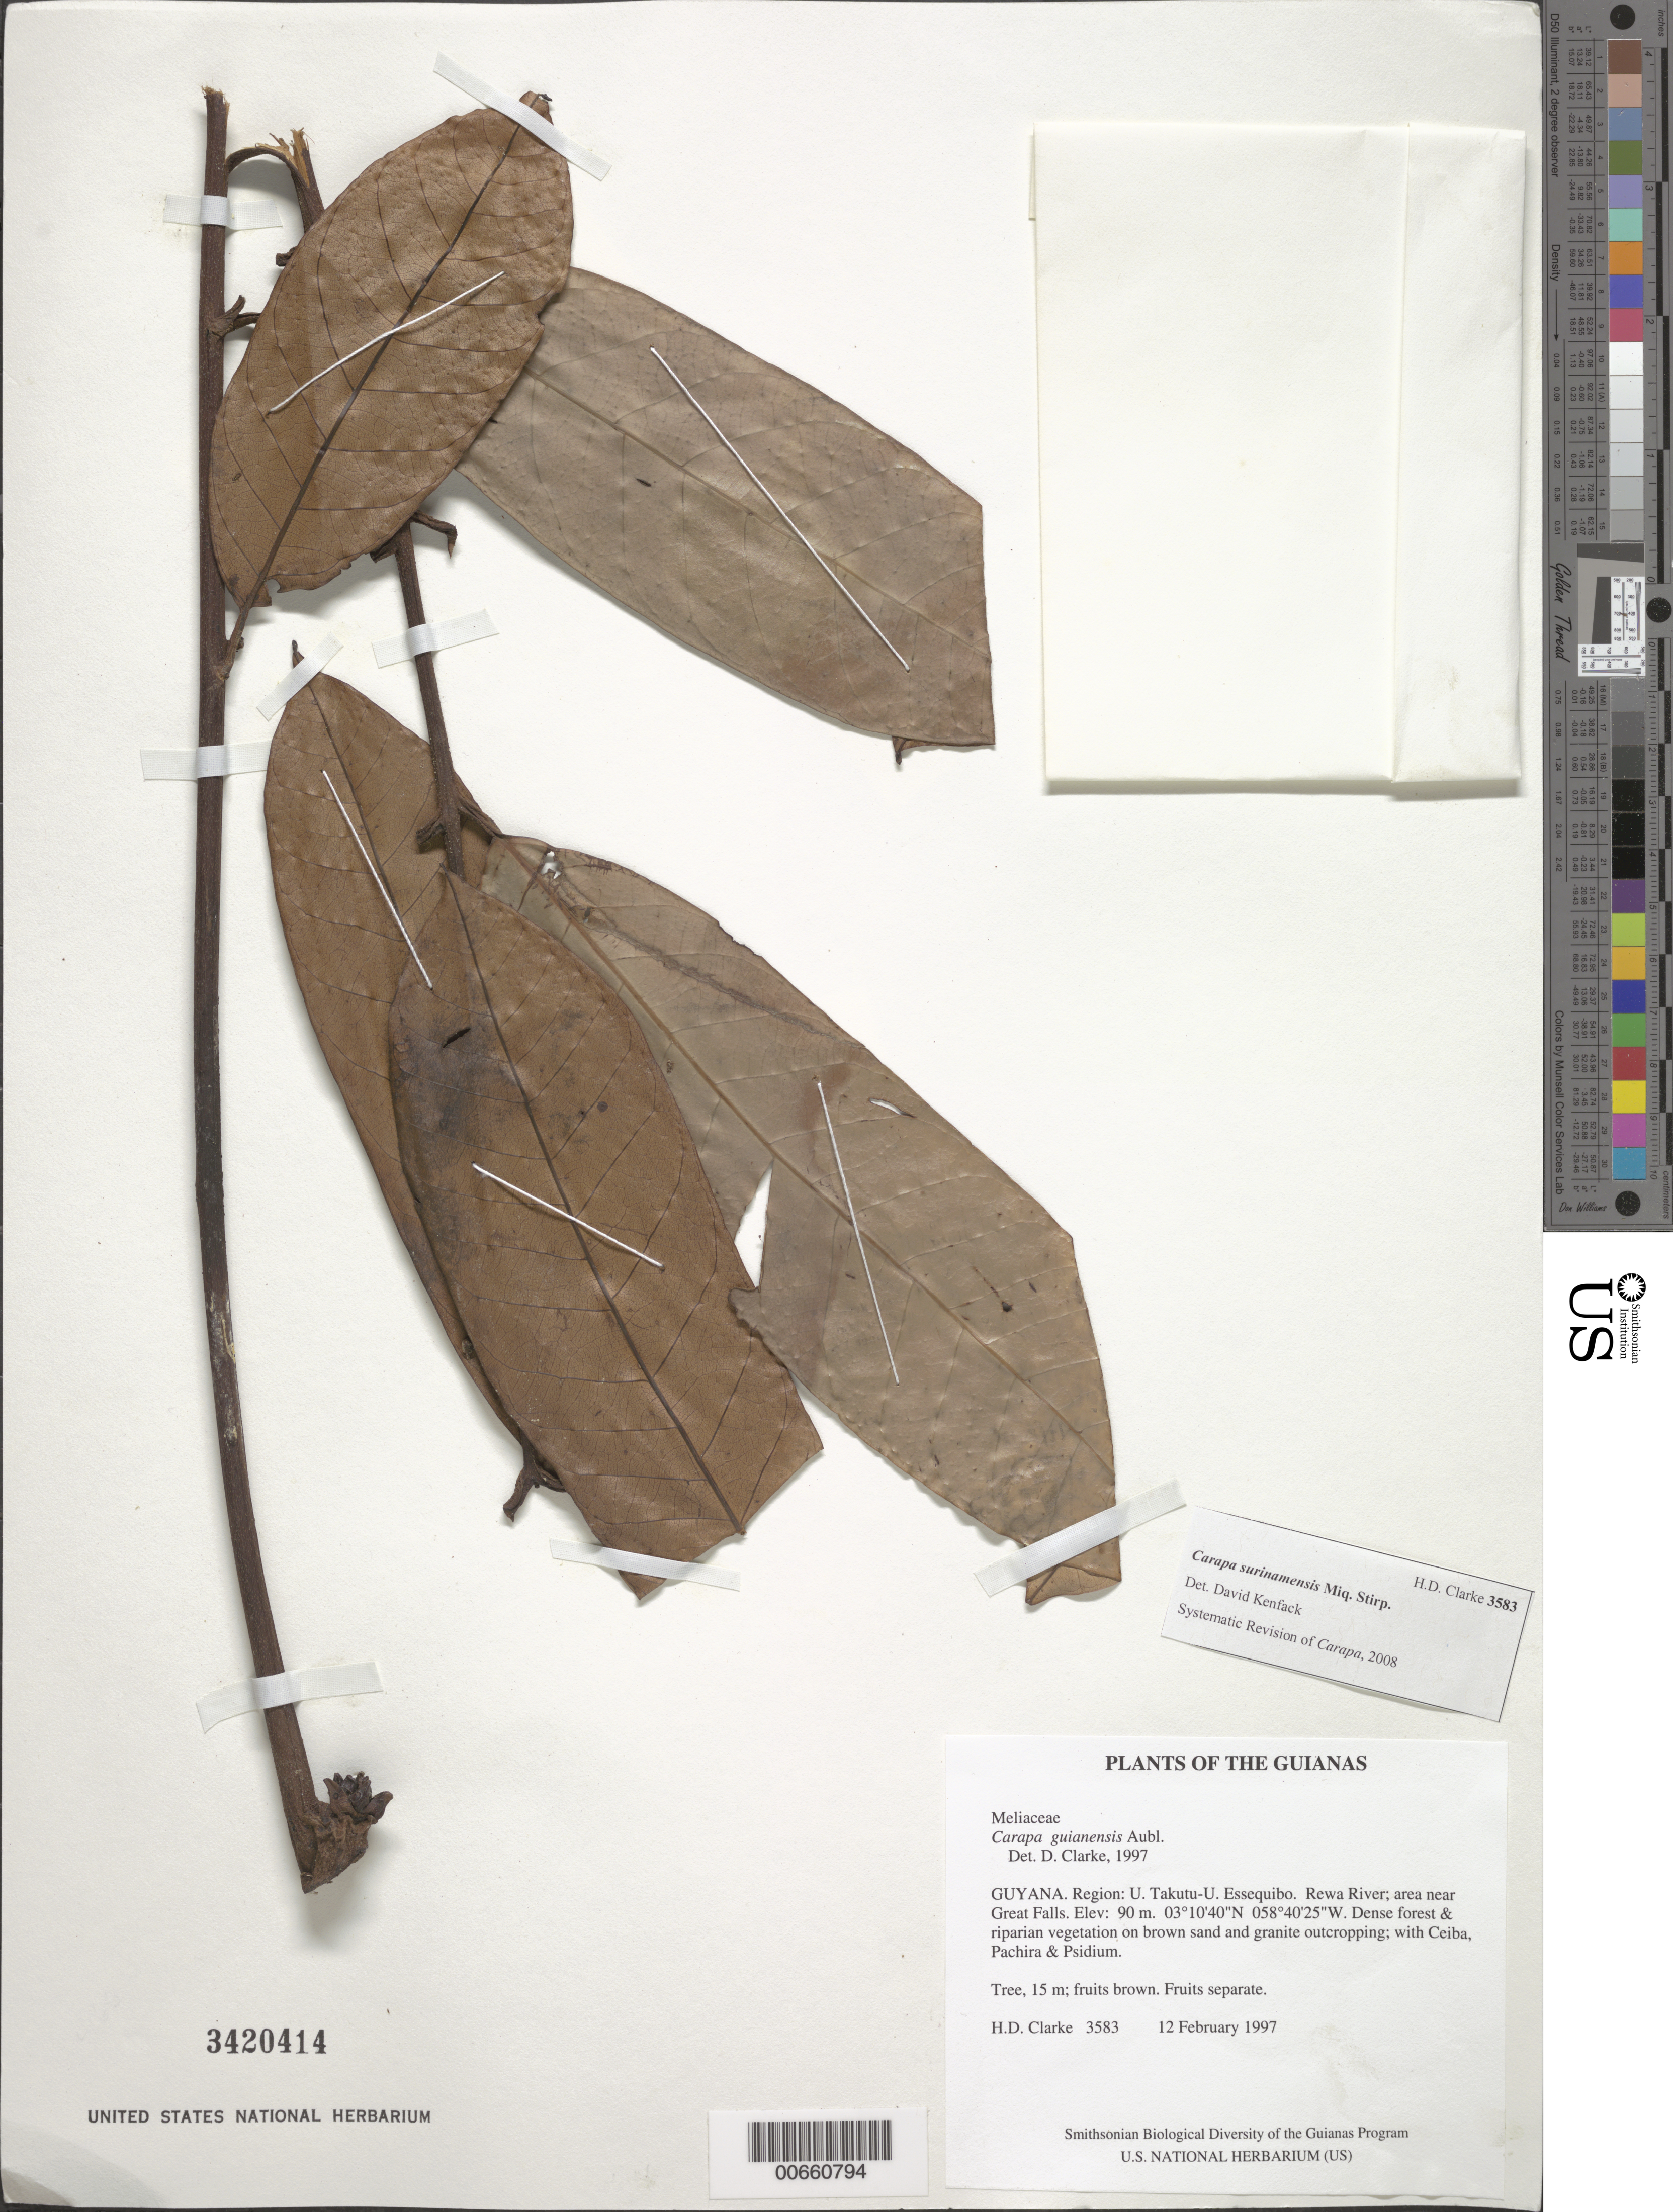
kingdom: Plantae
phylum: Tracheophyta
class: Magnoliopsida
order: Sapindales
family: Meliaceae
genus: Carapa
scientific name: Carapa surinamensis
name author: Miq.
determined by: Kenfack, D.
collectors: H. D. Clarke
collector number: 3583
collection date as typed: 12 February 1997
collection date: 1997-02-12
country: Guyana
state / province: U. Takutu-U. Essequibo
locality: Rewa River; area near Great Falls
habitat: Dense forest & riparian vegetation on brown sand and granite outcropping; with Ceiba, Pachira & Psidium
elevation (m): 90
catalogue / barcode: US 3420414